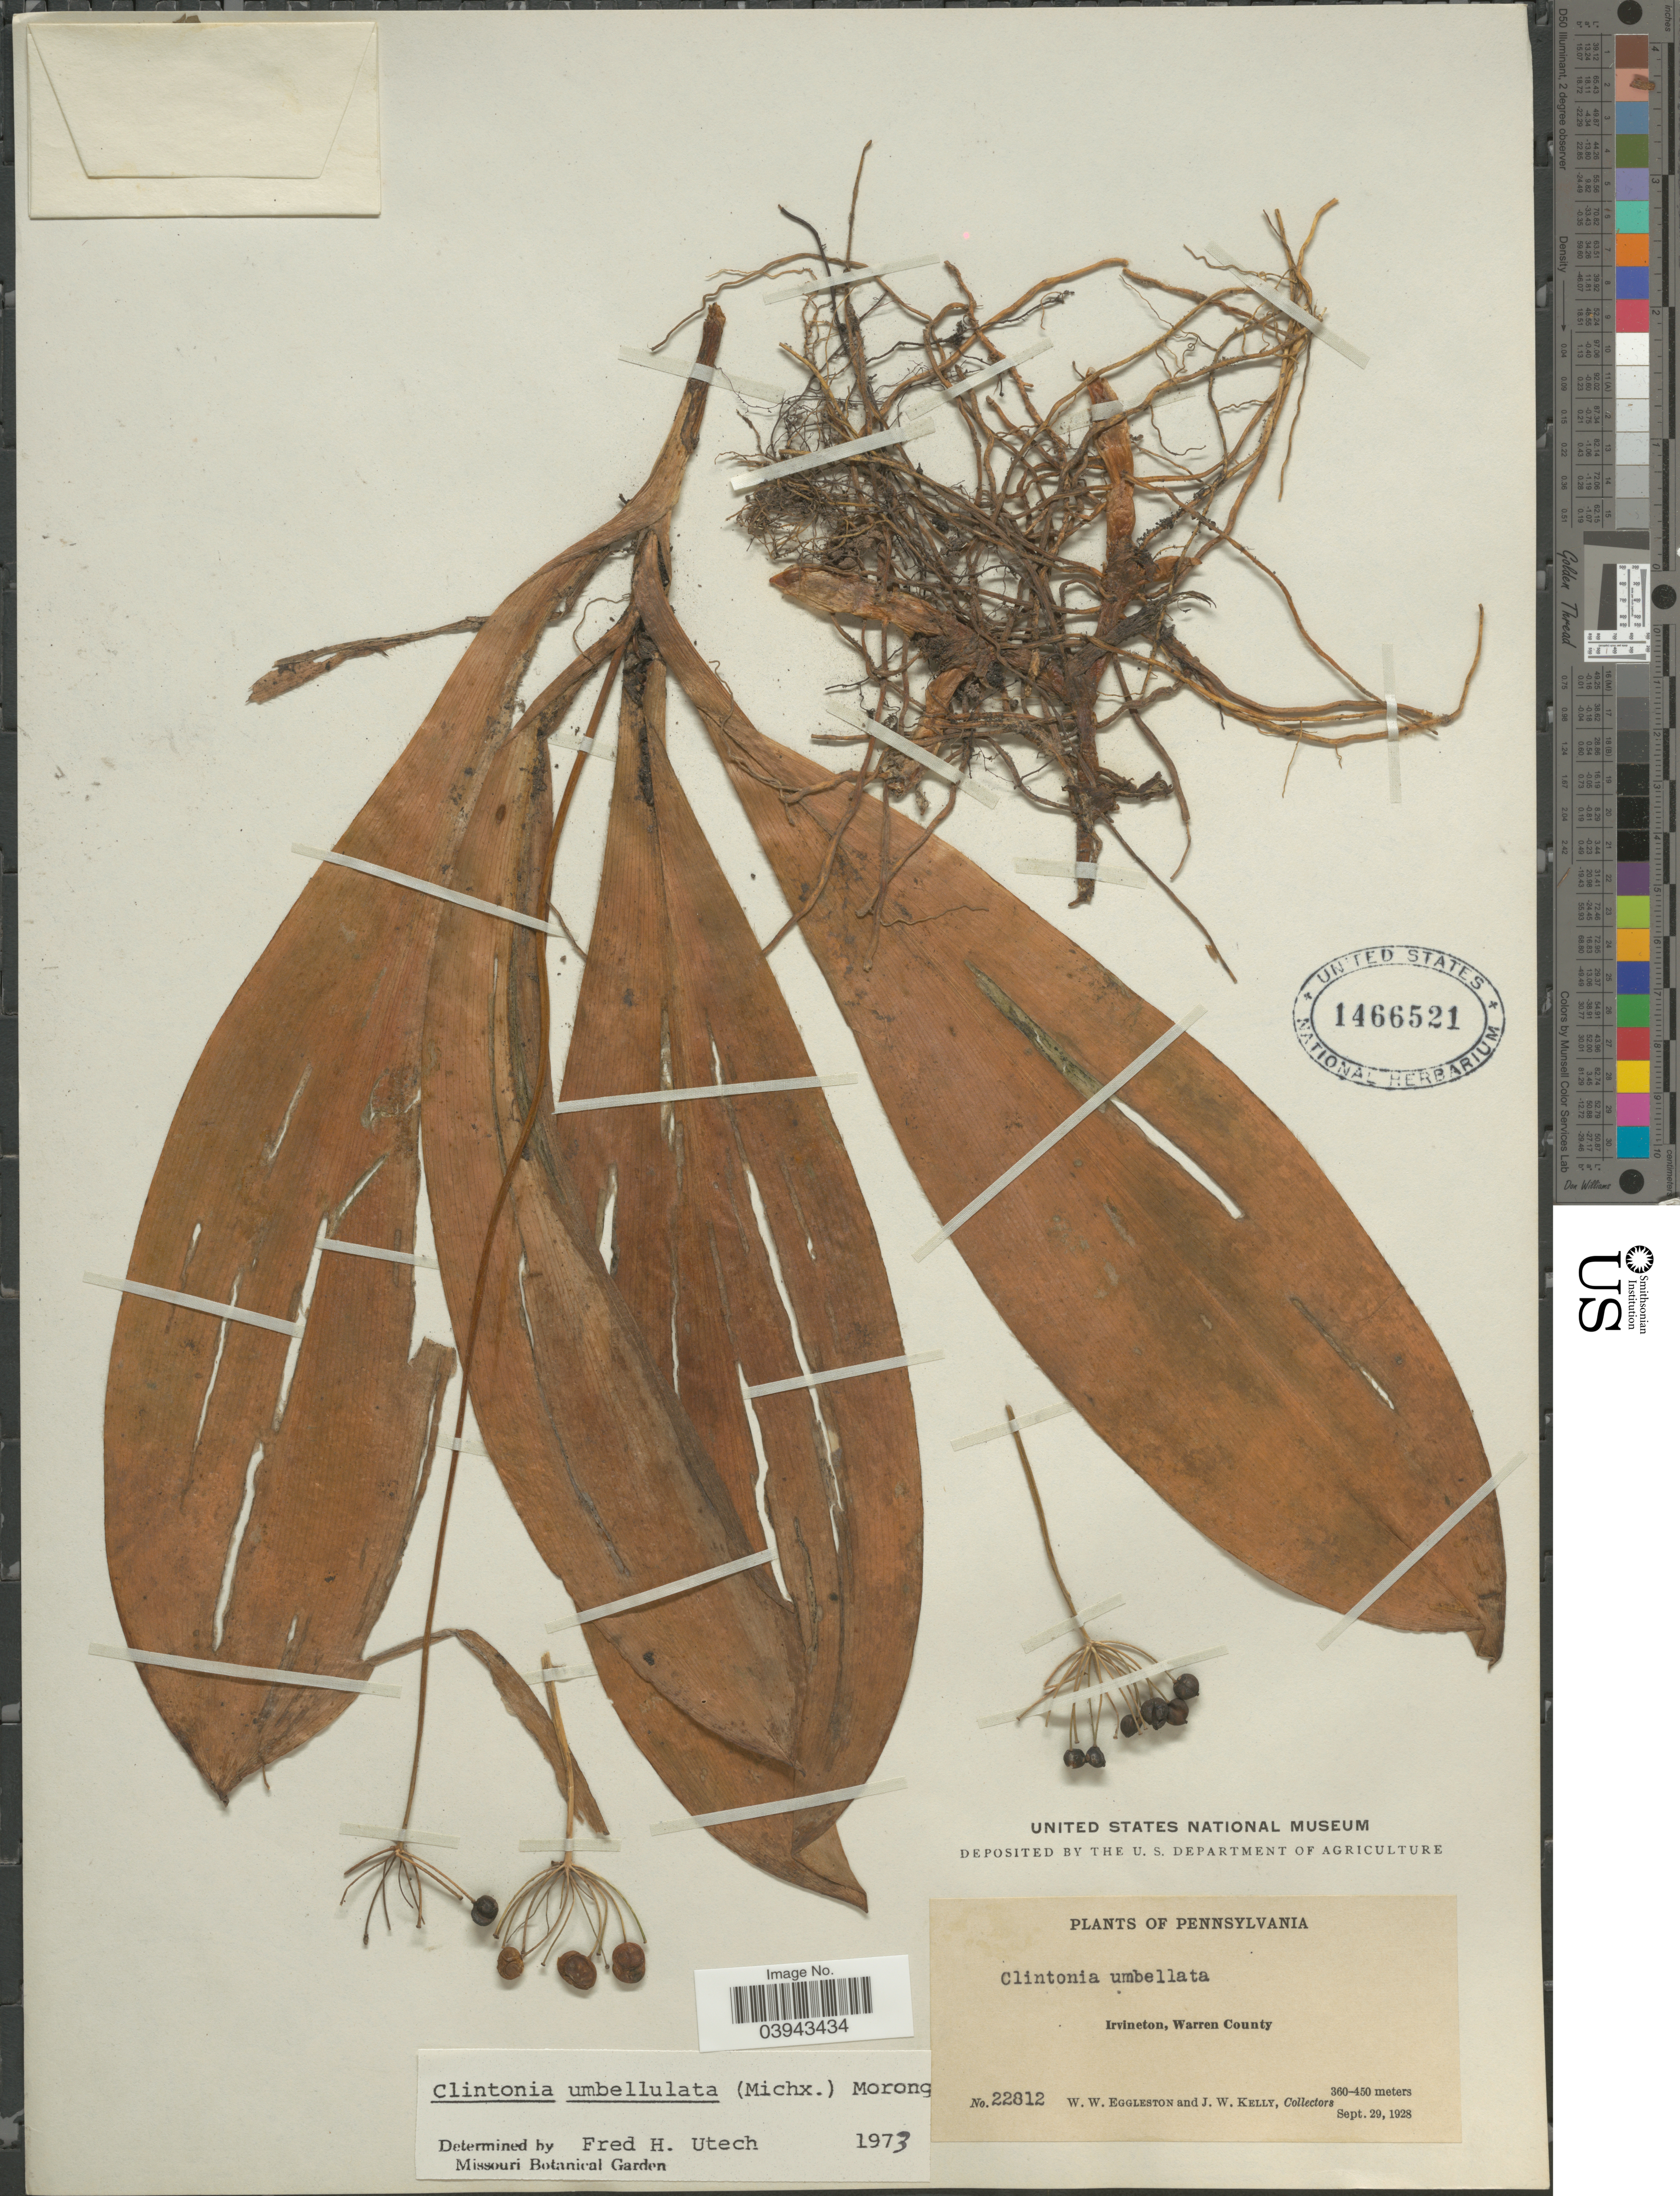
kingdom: Plantae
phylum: Tracheophyta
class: Liliopsida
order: Liliales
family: Liliaceae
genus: Clintonia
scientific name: Clintonia umbellulata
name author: (Michx.) Morong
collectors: W. W. Eggleston & J. Kelly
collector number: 22812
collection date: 1928-09-29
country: United States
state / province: Pennsylvania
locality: Irvineton, Warren County.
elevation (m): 360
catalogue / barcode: US 1466521